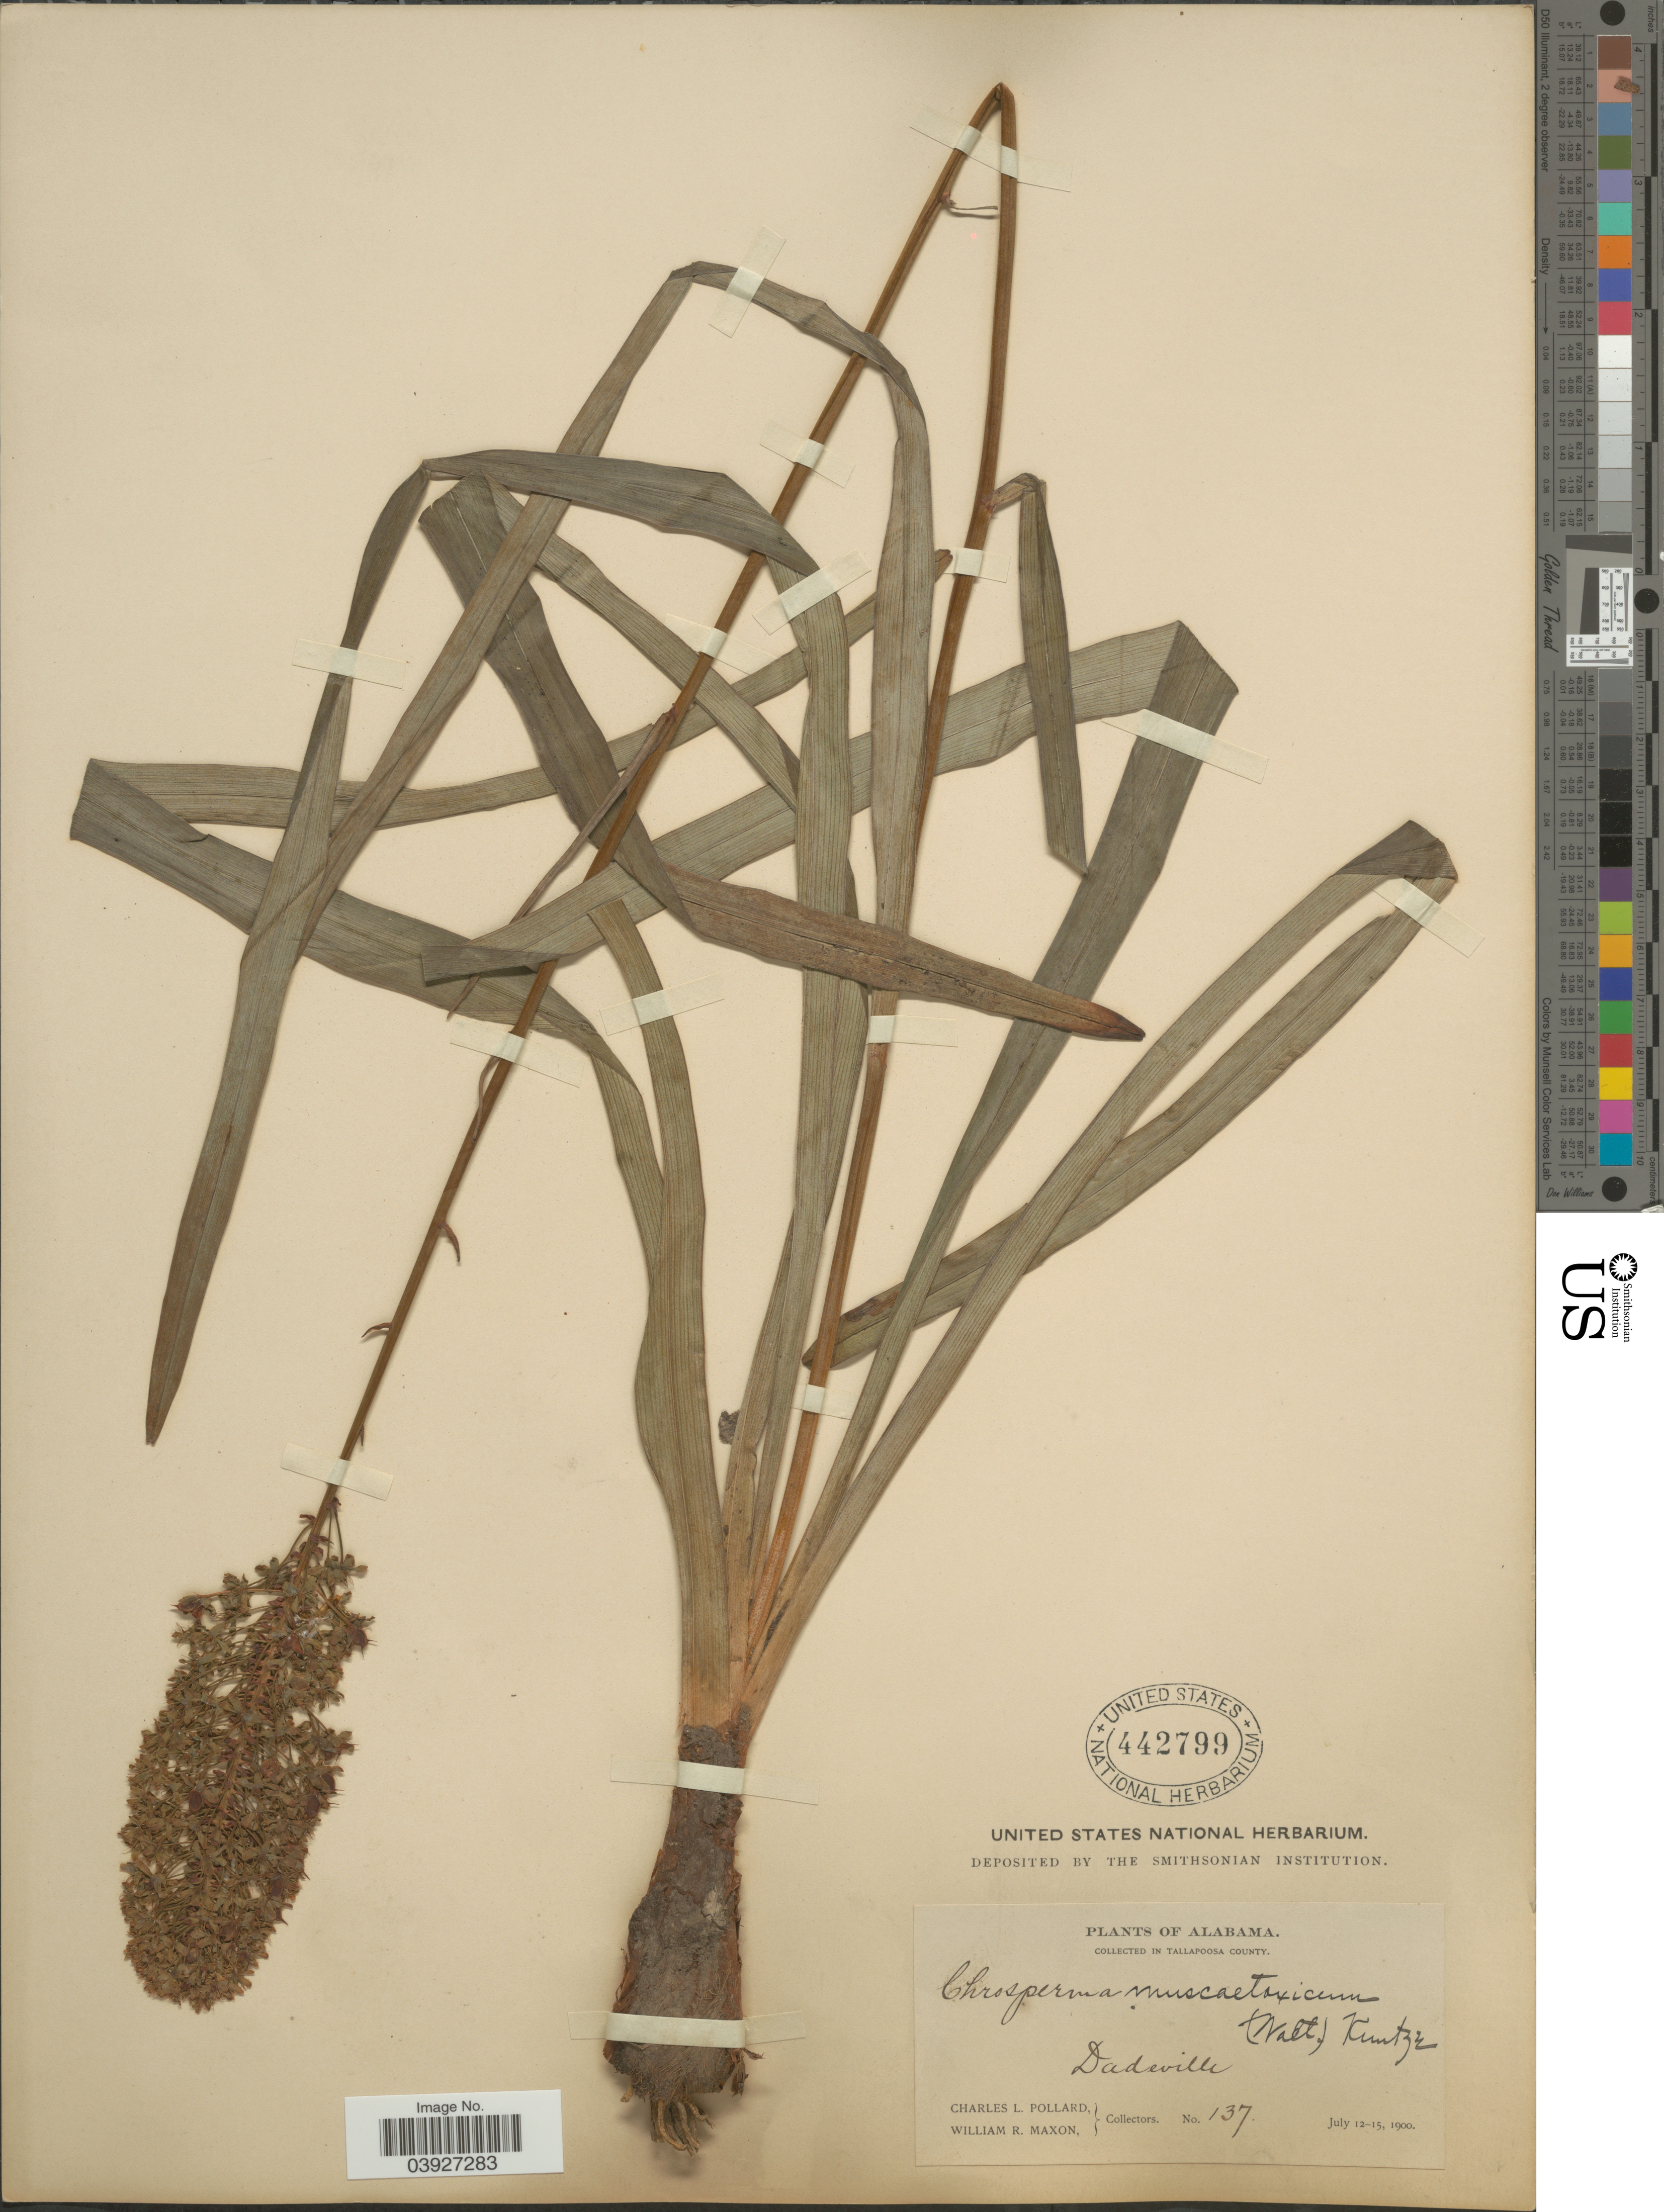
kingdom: Plantae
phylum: Tracheophyta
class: Liliopsida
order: Liliales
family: Melanthiaceae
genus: Amianthium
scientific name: Amianthium muscitoxicum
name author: (Walter) A. Gray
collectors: C. L. Pollard & W. R. Maxon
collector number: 137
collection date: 1900-07-12/1900-07-15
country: United States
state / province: Alabama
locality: In Tallapoosa County. Dadeville.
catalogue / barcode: US 442799